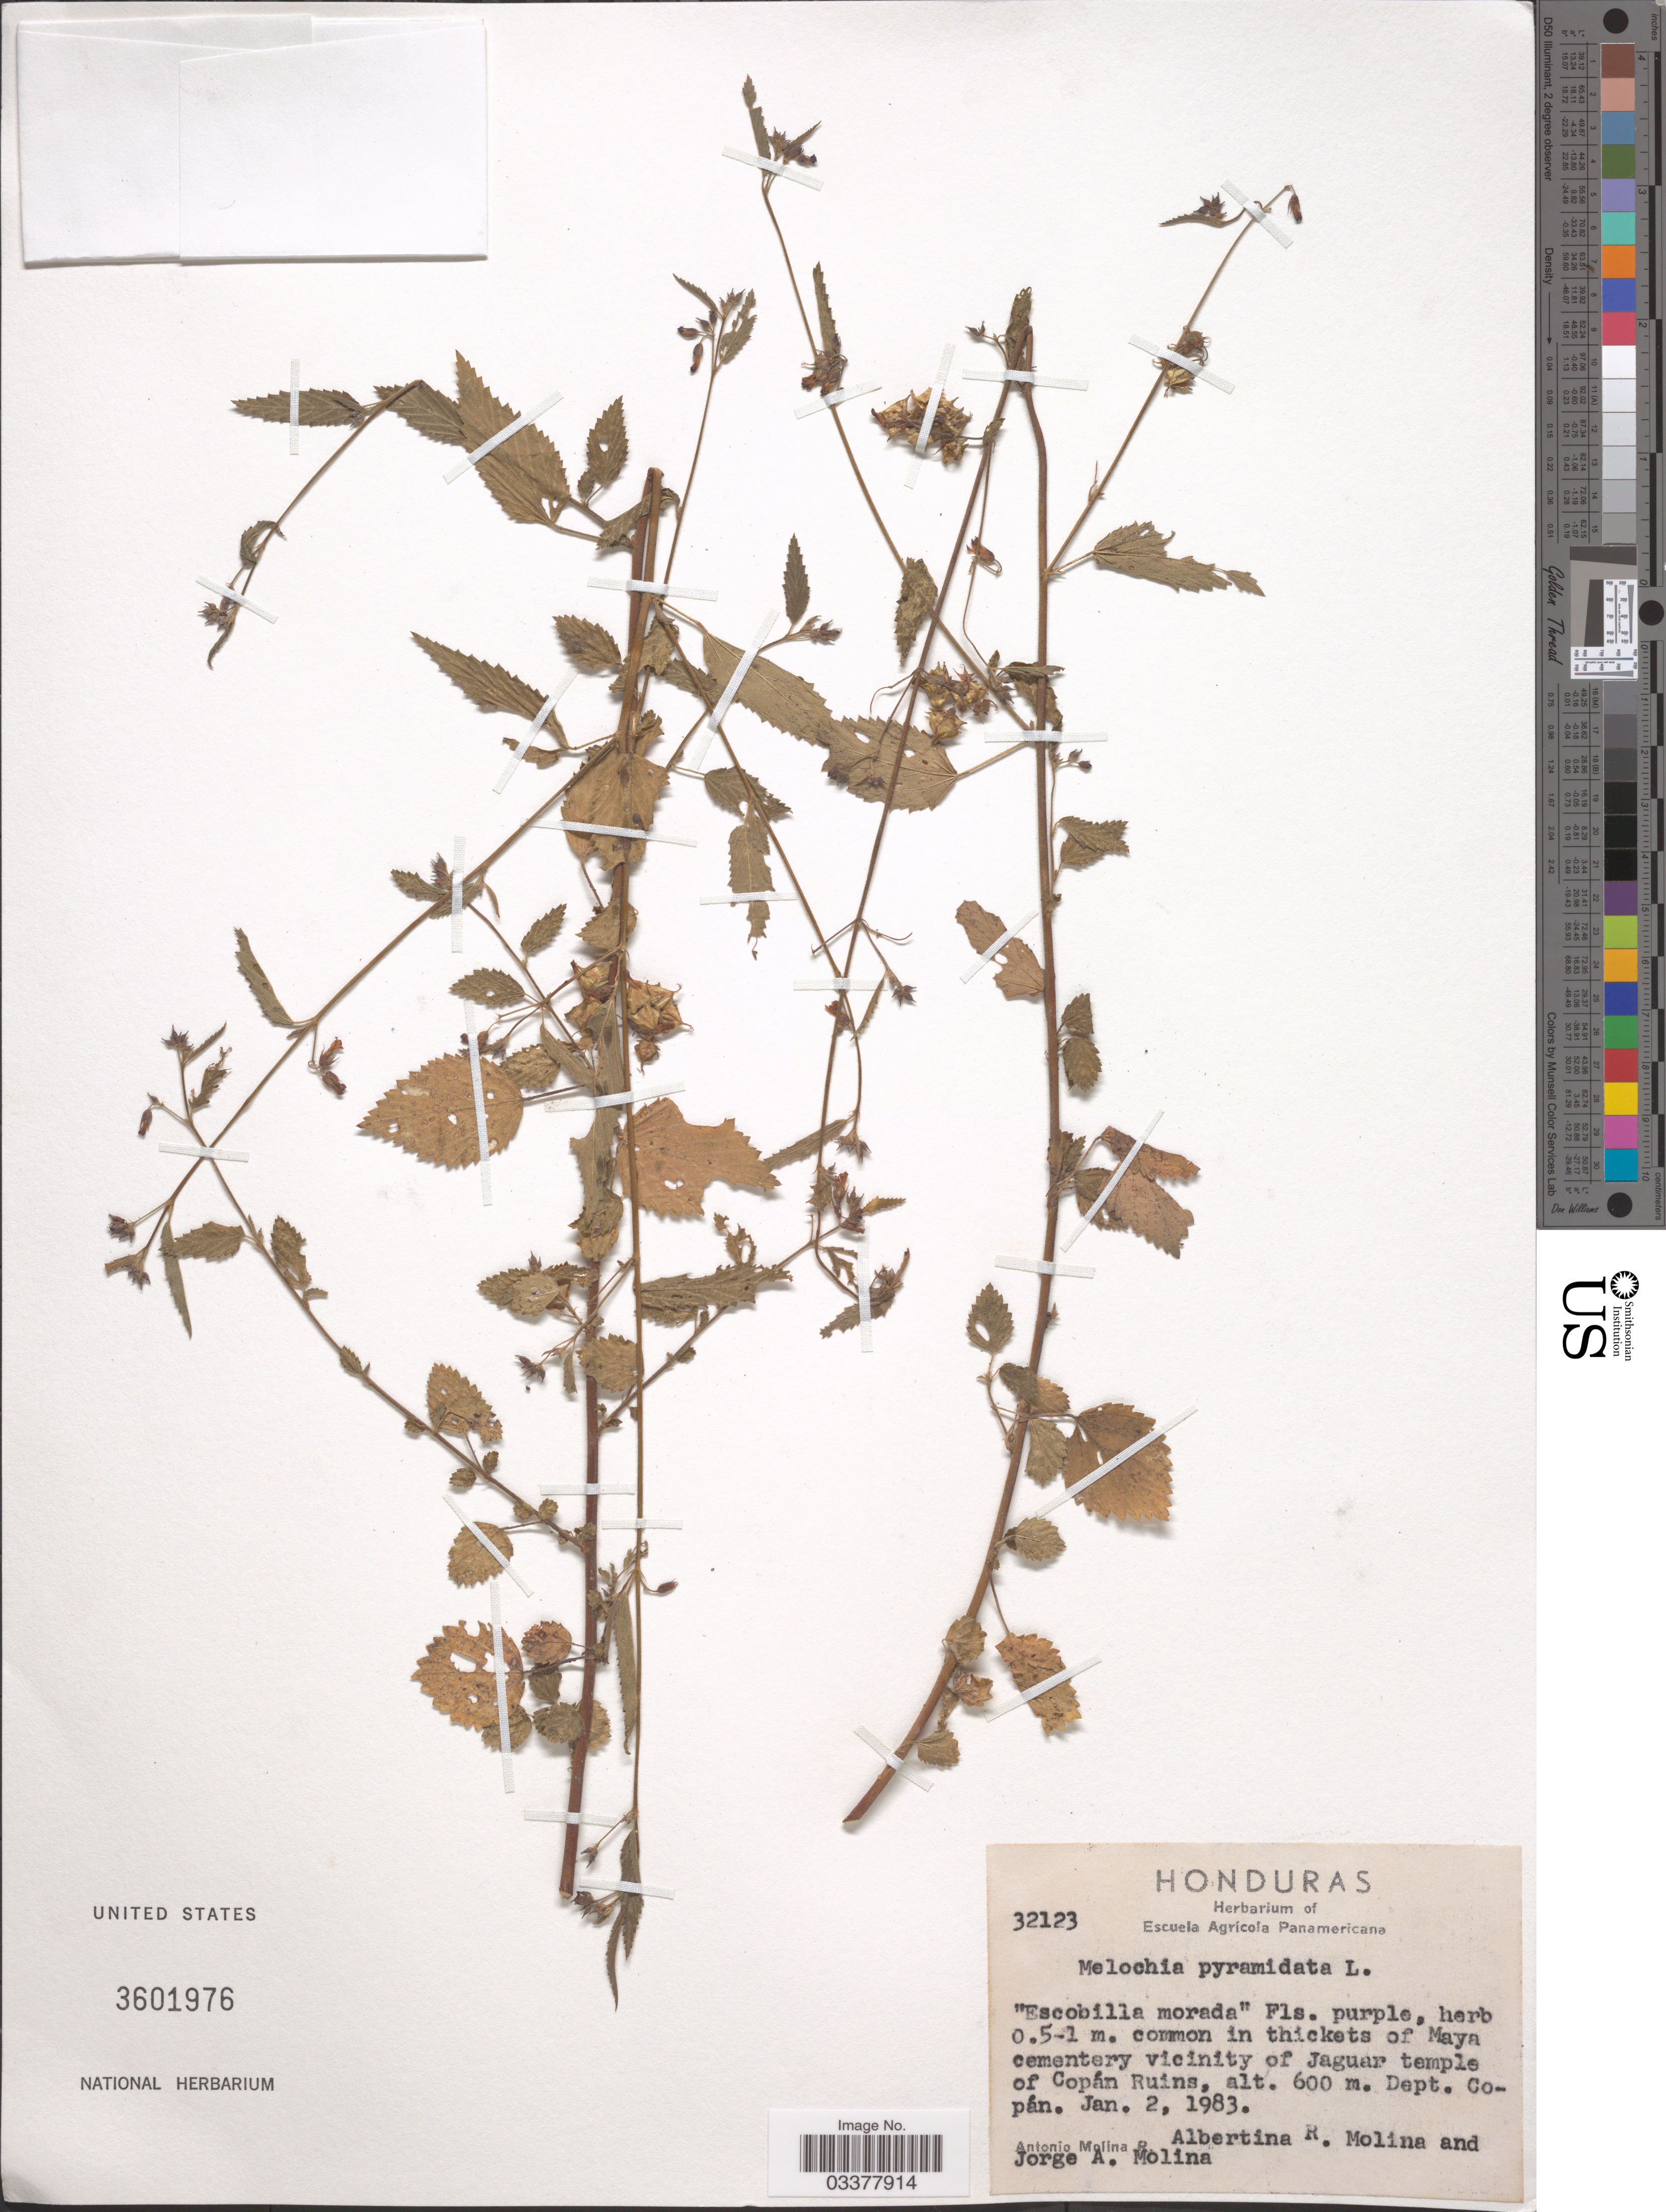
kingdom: Plantae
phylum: Tracheophyta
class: Magnoliopsida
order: Malvales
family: Malvaceae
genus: Melochia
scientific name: Melochia pyramidata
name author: L.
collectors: A. Molina R., A. R. Molina & J. Araque Molina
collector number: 32123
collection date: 1983-01-02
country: Honduras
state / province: Copán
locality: In thickets of Maya cemetery vicinity of Jaguar temple of Copán Ruins. Dept. Copán.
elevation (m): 600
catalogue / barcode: US 3601976